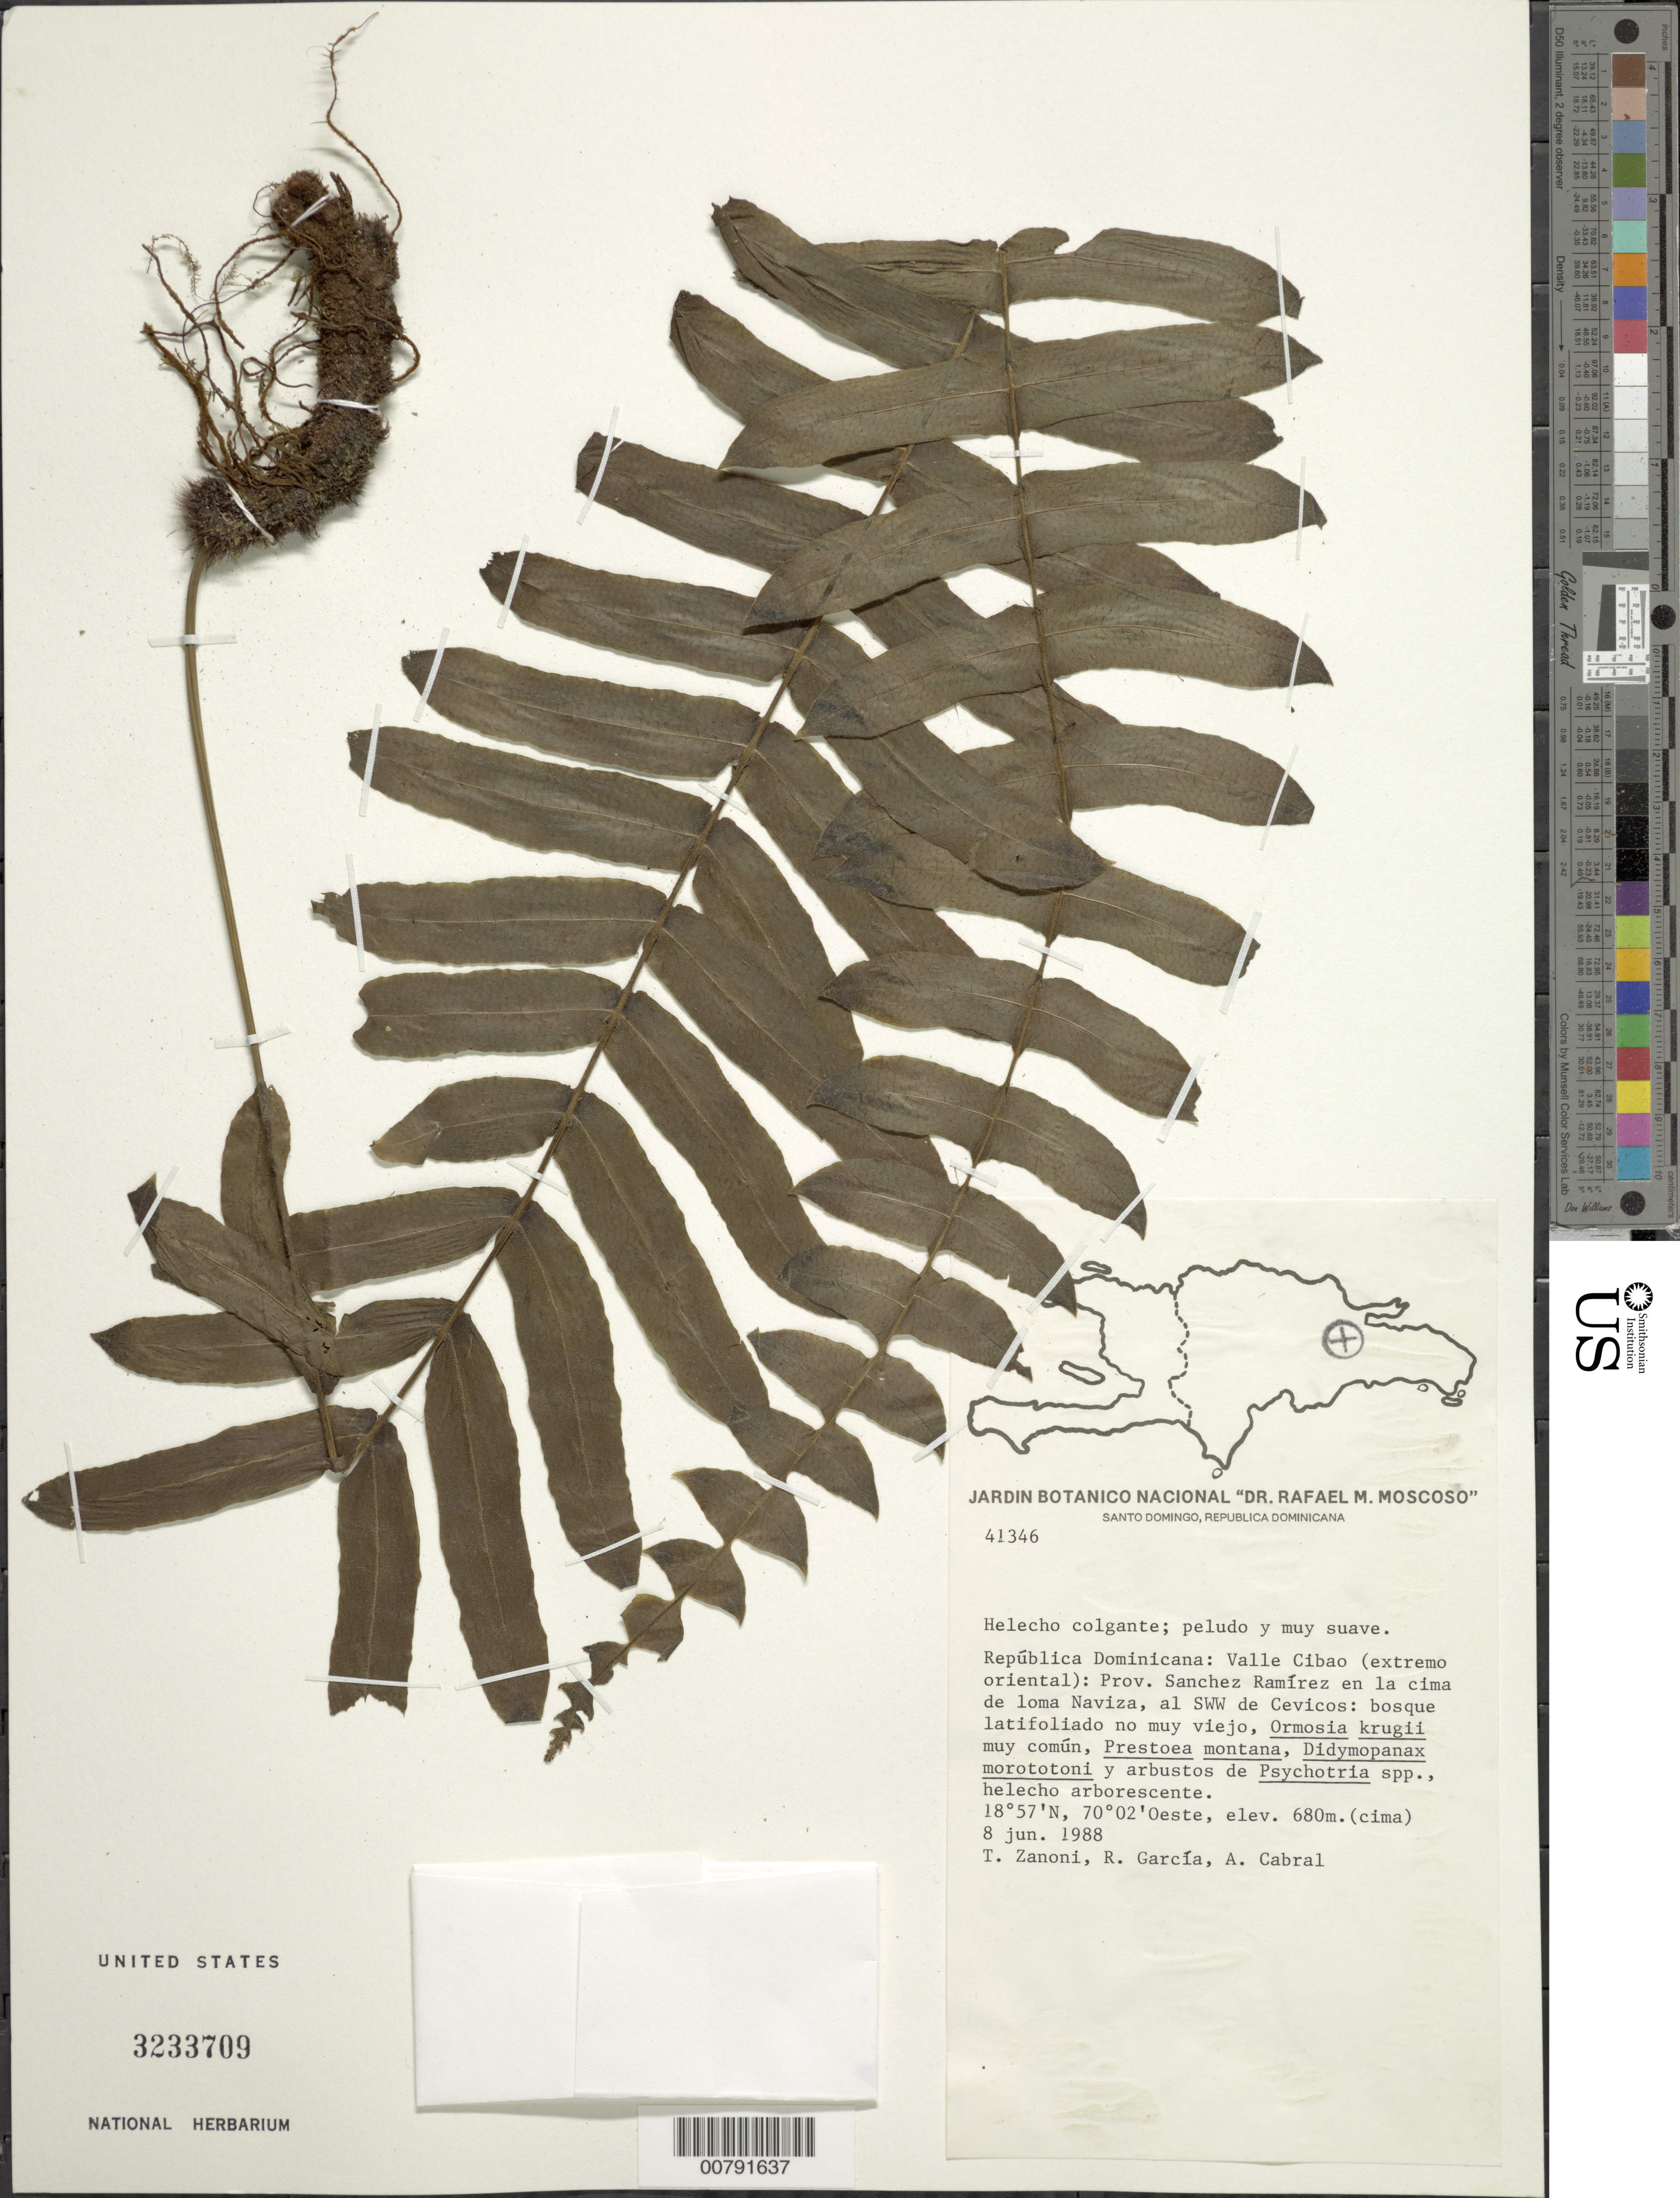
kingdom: Plantae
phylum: Tracheophyta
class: Polypodiopsida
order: Polypodiales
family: Polypodiaceae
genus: Serpocaulon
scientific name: Serpocaulon sp.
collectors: T. A. Zanoni, R. G. García & A. Cabral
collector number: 41346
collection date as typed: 08 Jun 1988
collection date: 1988-06-08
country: Dominican Republic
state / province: Sanchez Ramirez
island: Hispaniola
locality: Valle Cibao (extremo oriental), en la cima de loma Naviza, SWW de Cevicos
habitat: Bosque latifoliado no muy veijo, Ormosia krugii, Prestoea montana, Didymopanax morototoni y arbustos de Psychotria spp.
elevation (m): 680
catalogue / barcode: US 3233709